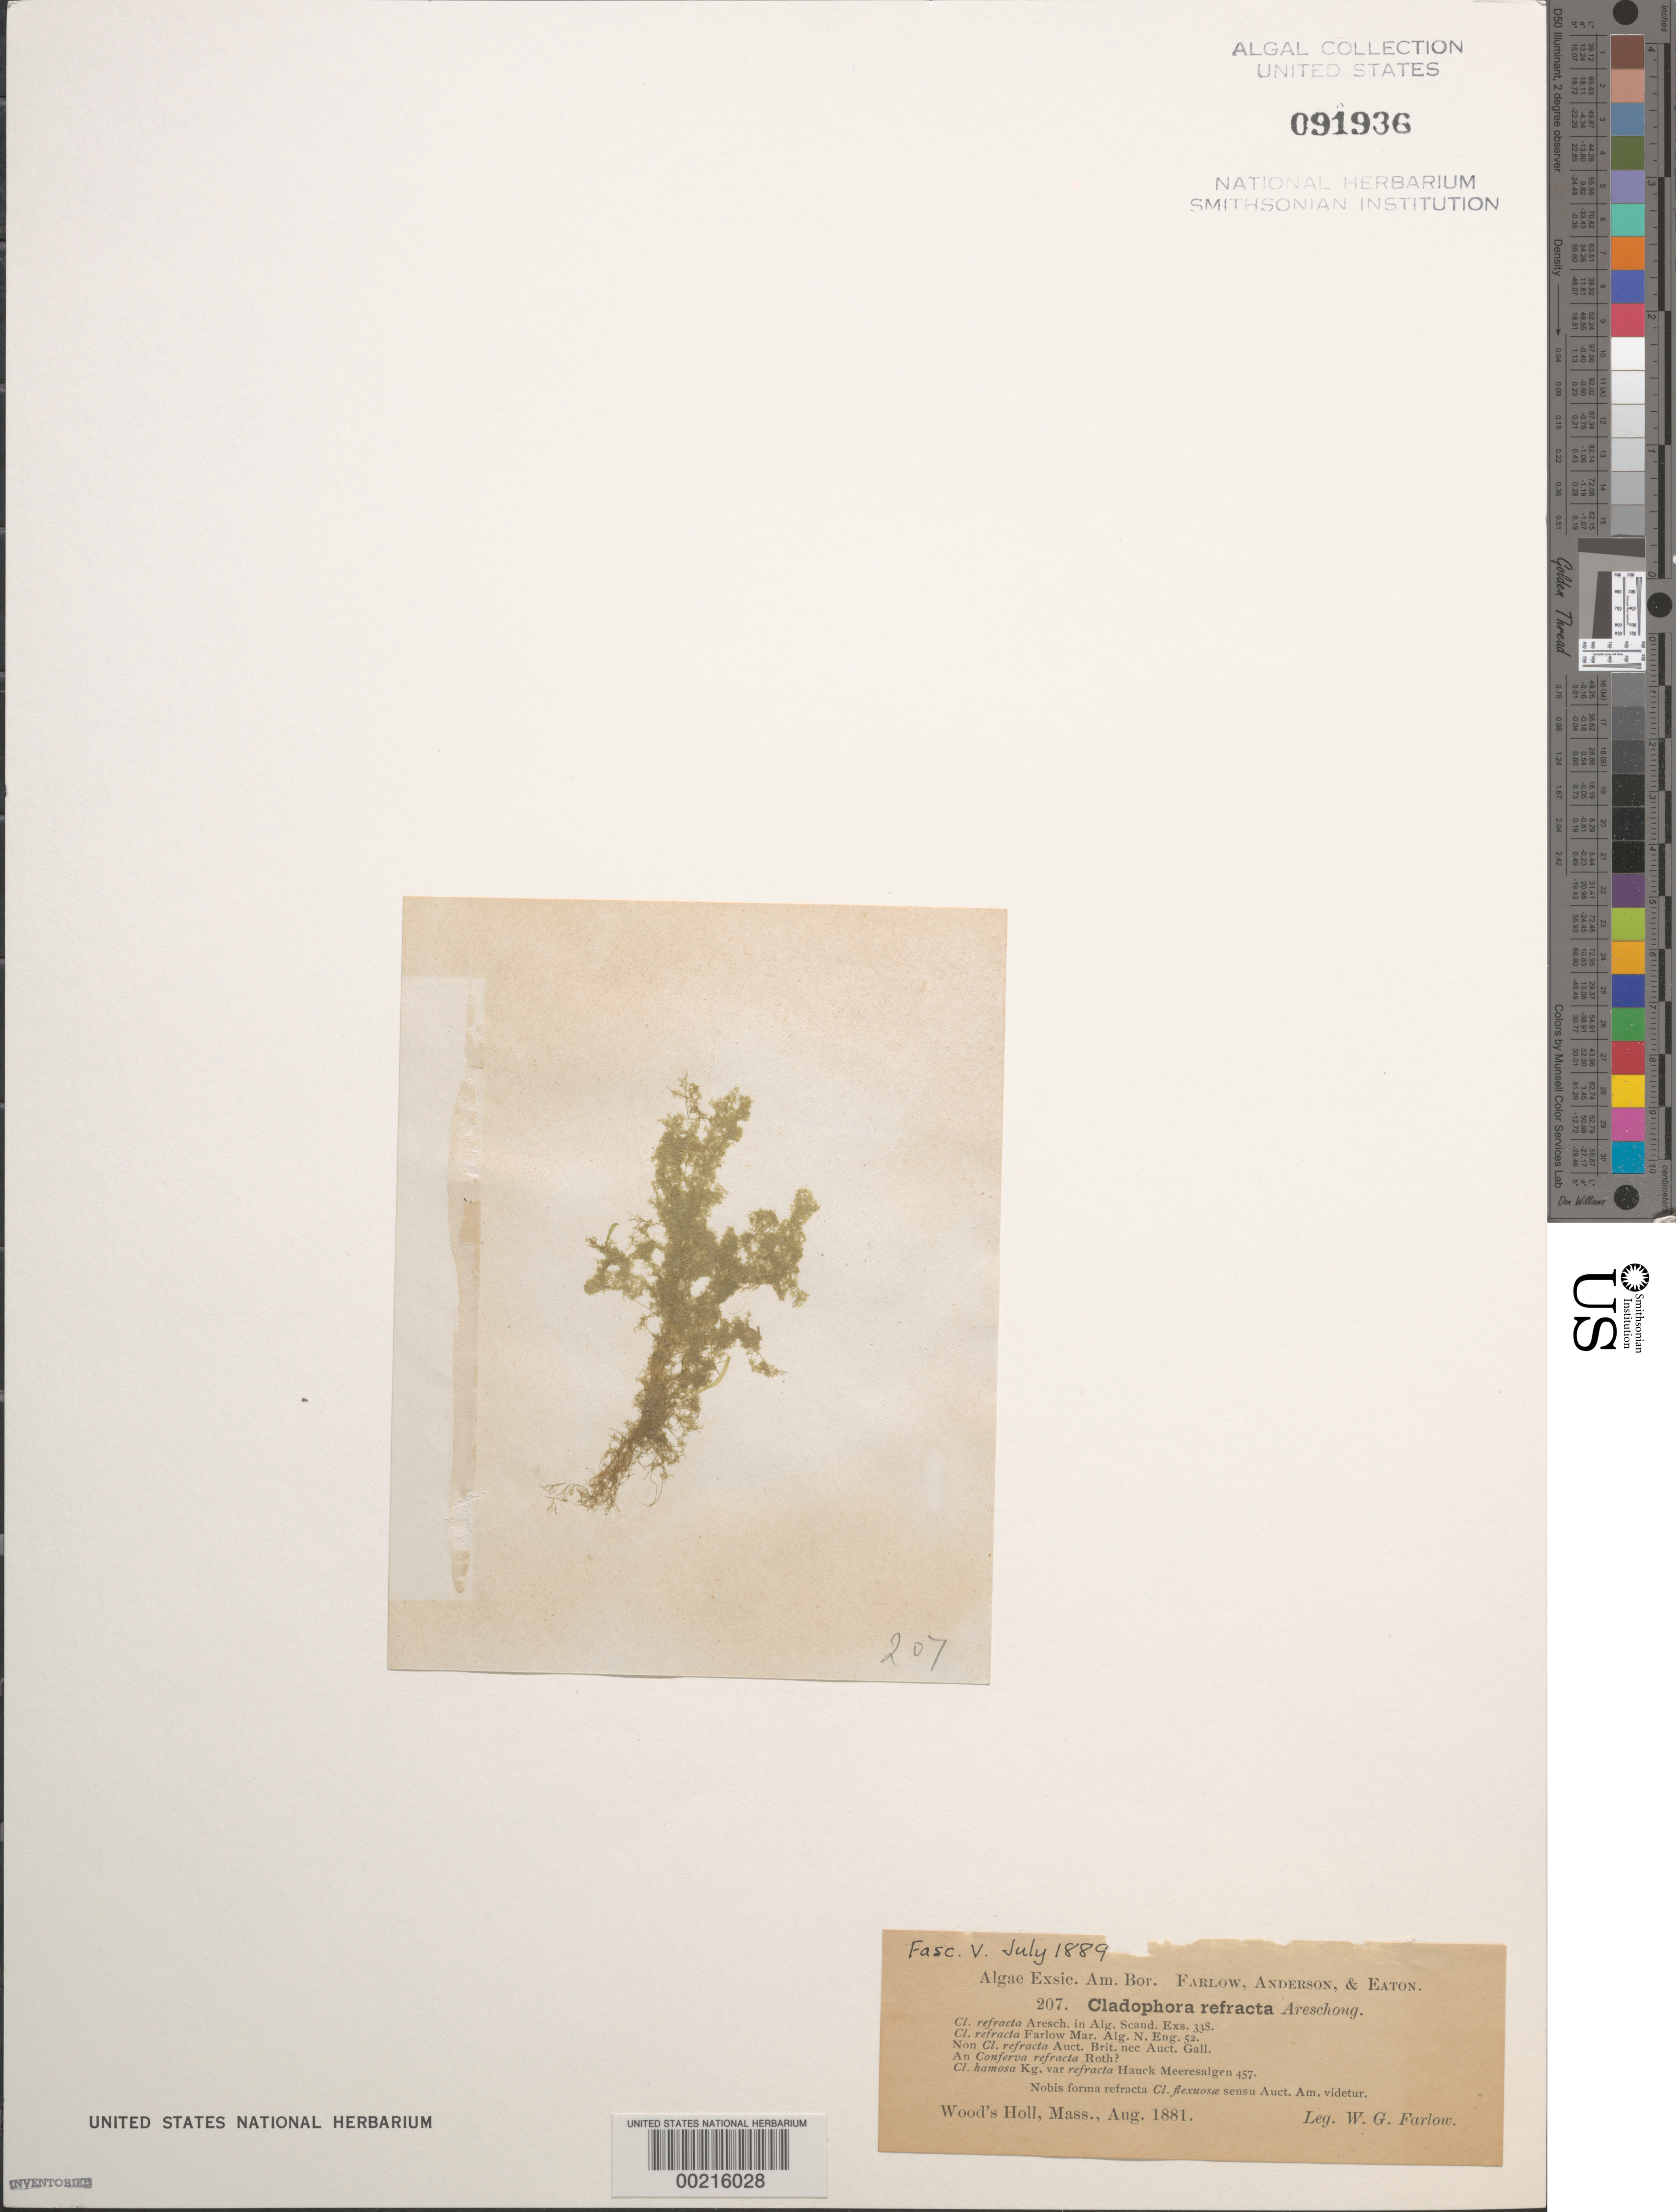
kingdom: Plantae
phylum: Chlorophyta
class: Ulvophyceae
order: Cladophorales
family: Cladophoraceae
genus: Cladophora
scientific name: Cladophora refracta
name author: (Roth) Kütz.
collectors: W. G. Farlow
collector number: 207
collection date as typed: Aug 1881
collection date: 1881-08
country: United States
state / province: Massachusetts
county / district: Barnstable County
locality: Woods Hole (Woods Holl)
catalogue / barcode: US 91936